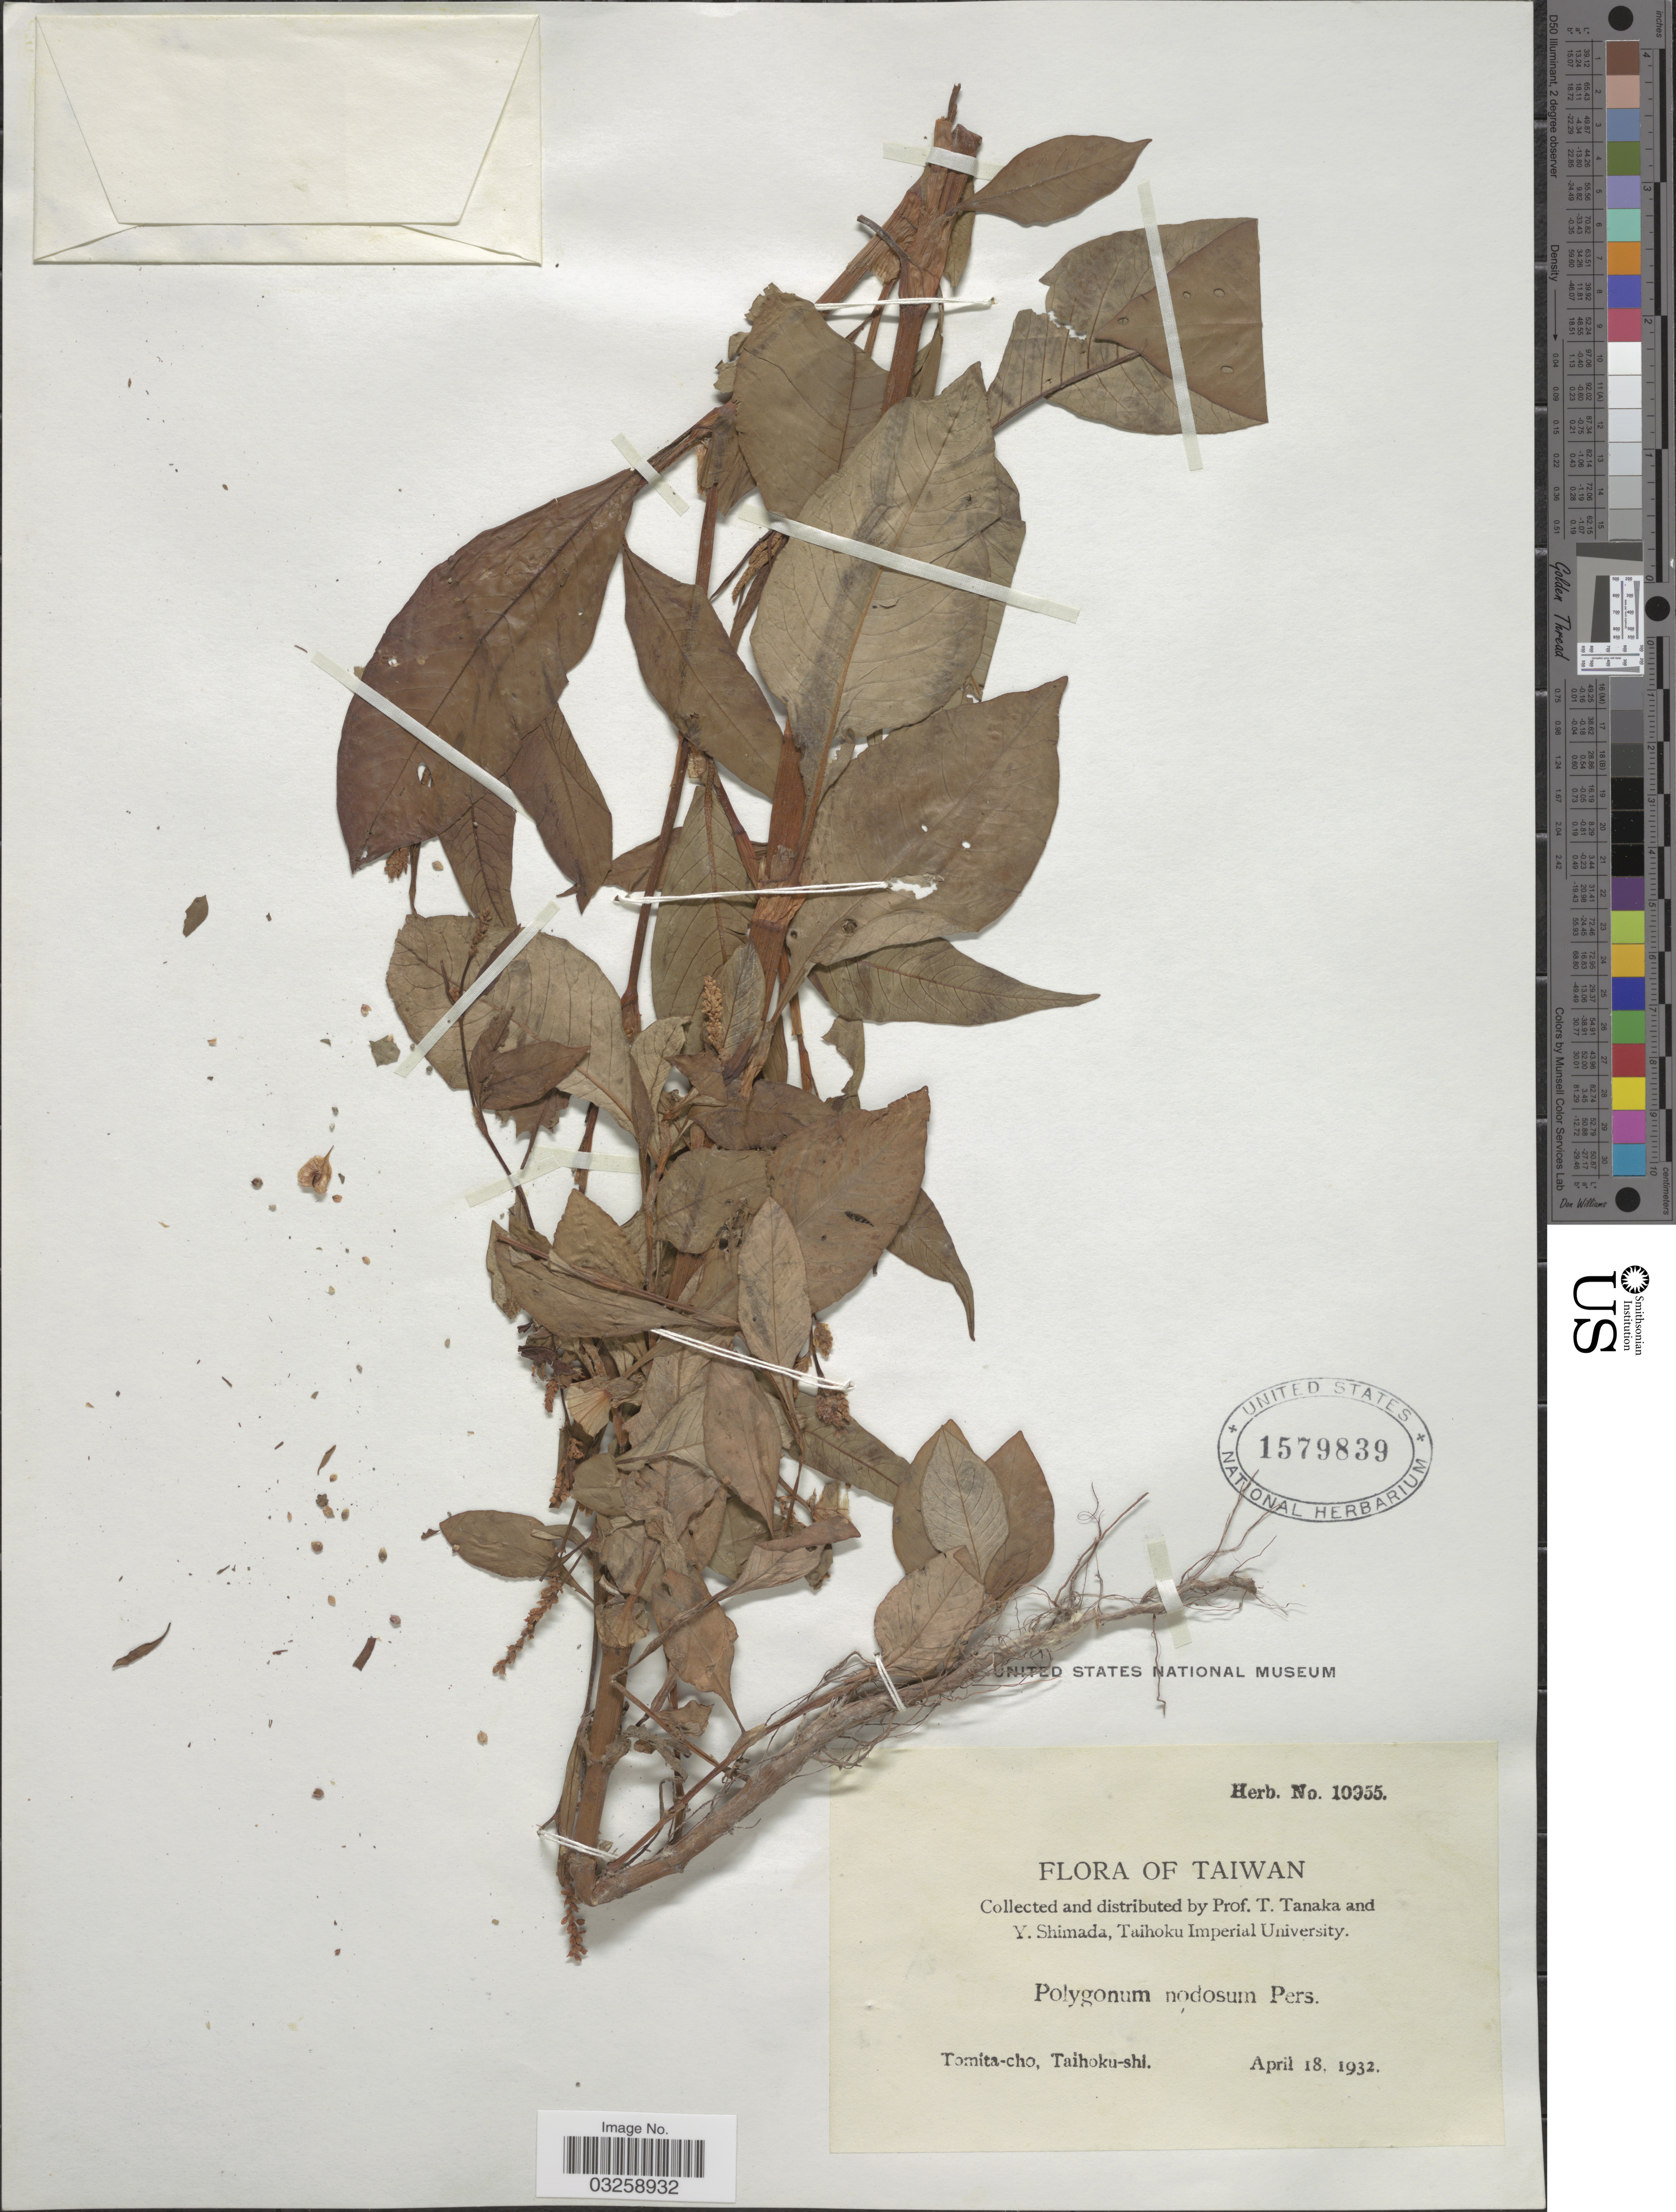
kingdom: Plantae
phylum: Tracheophyta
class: Magnoliopsida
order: Caryophyllales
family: Polygonaceae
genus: Polygonum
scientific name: Polygonum nodosum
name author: Pers.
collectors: T. Tanaka & Y. Shimada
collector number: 10955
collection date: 1932-04-18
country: Taiwan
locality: Tomita-cho, Taihoku-shi.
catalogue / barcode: US 1579839